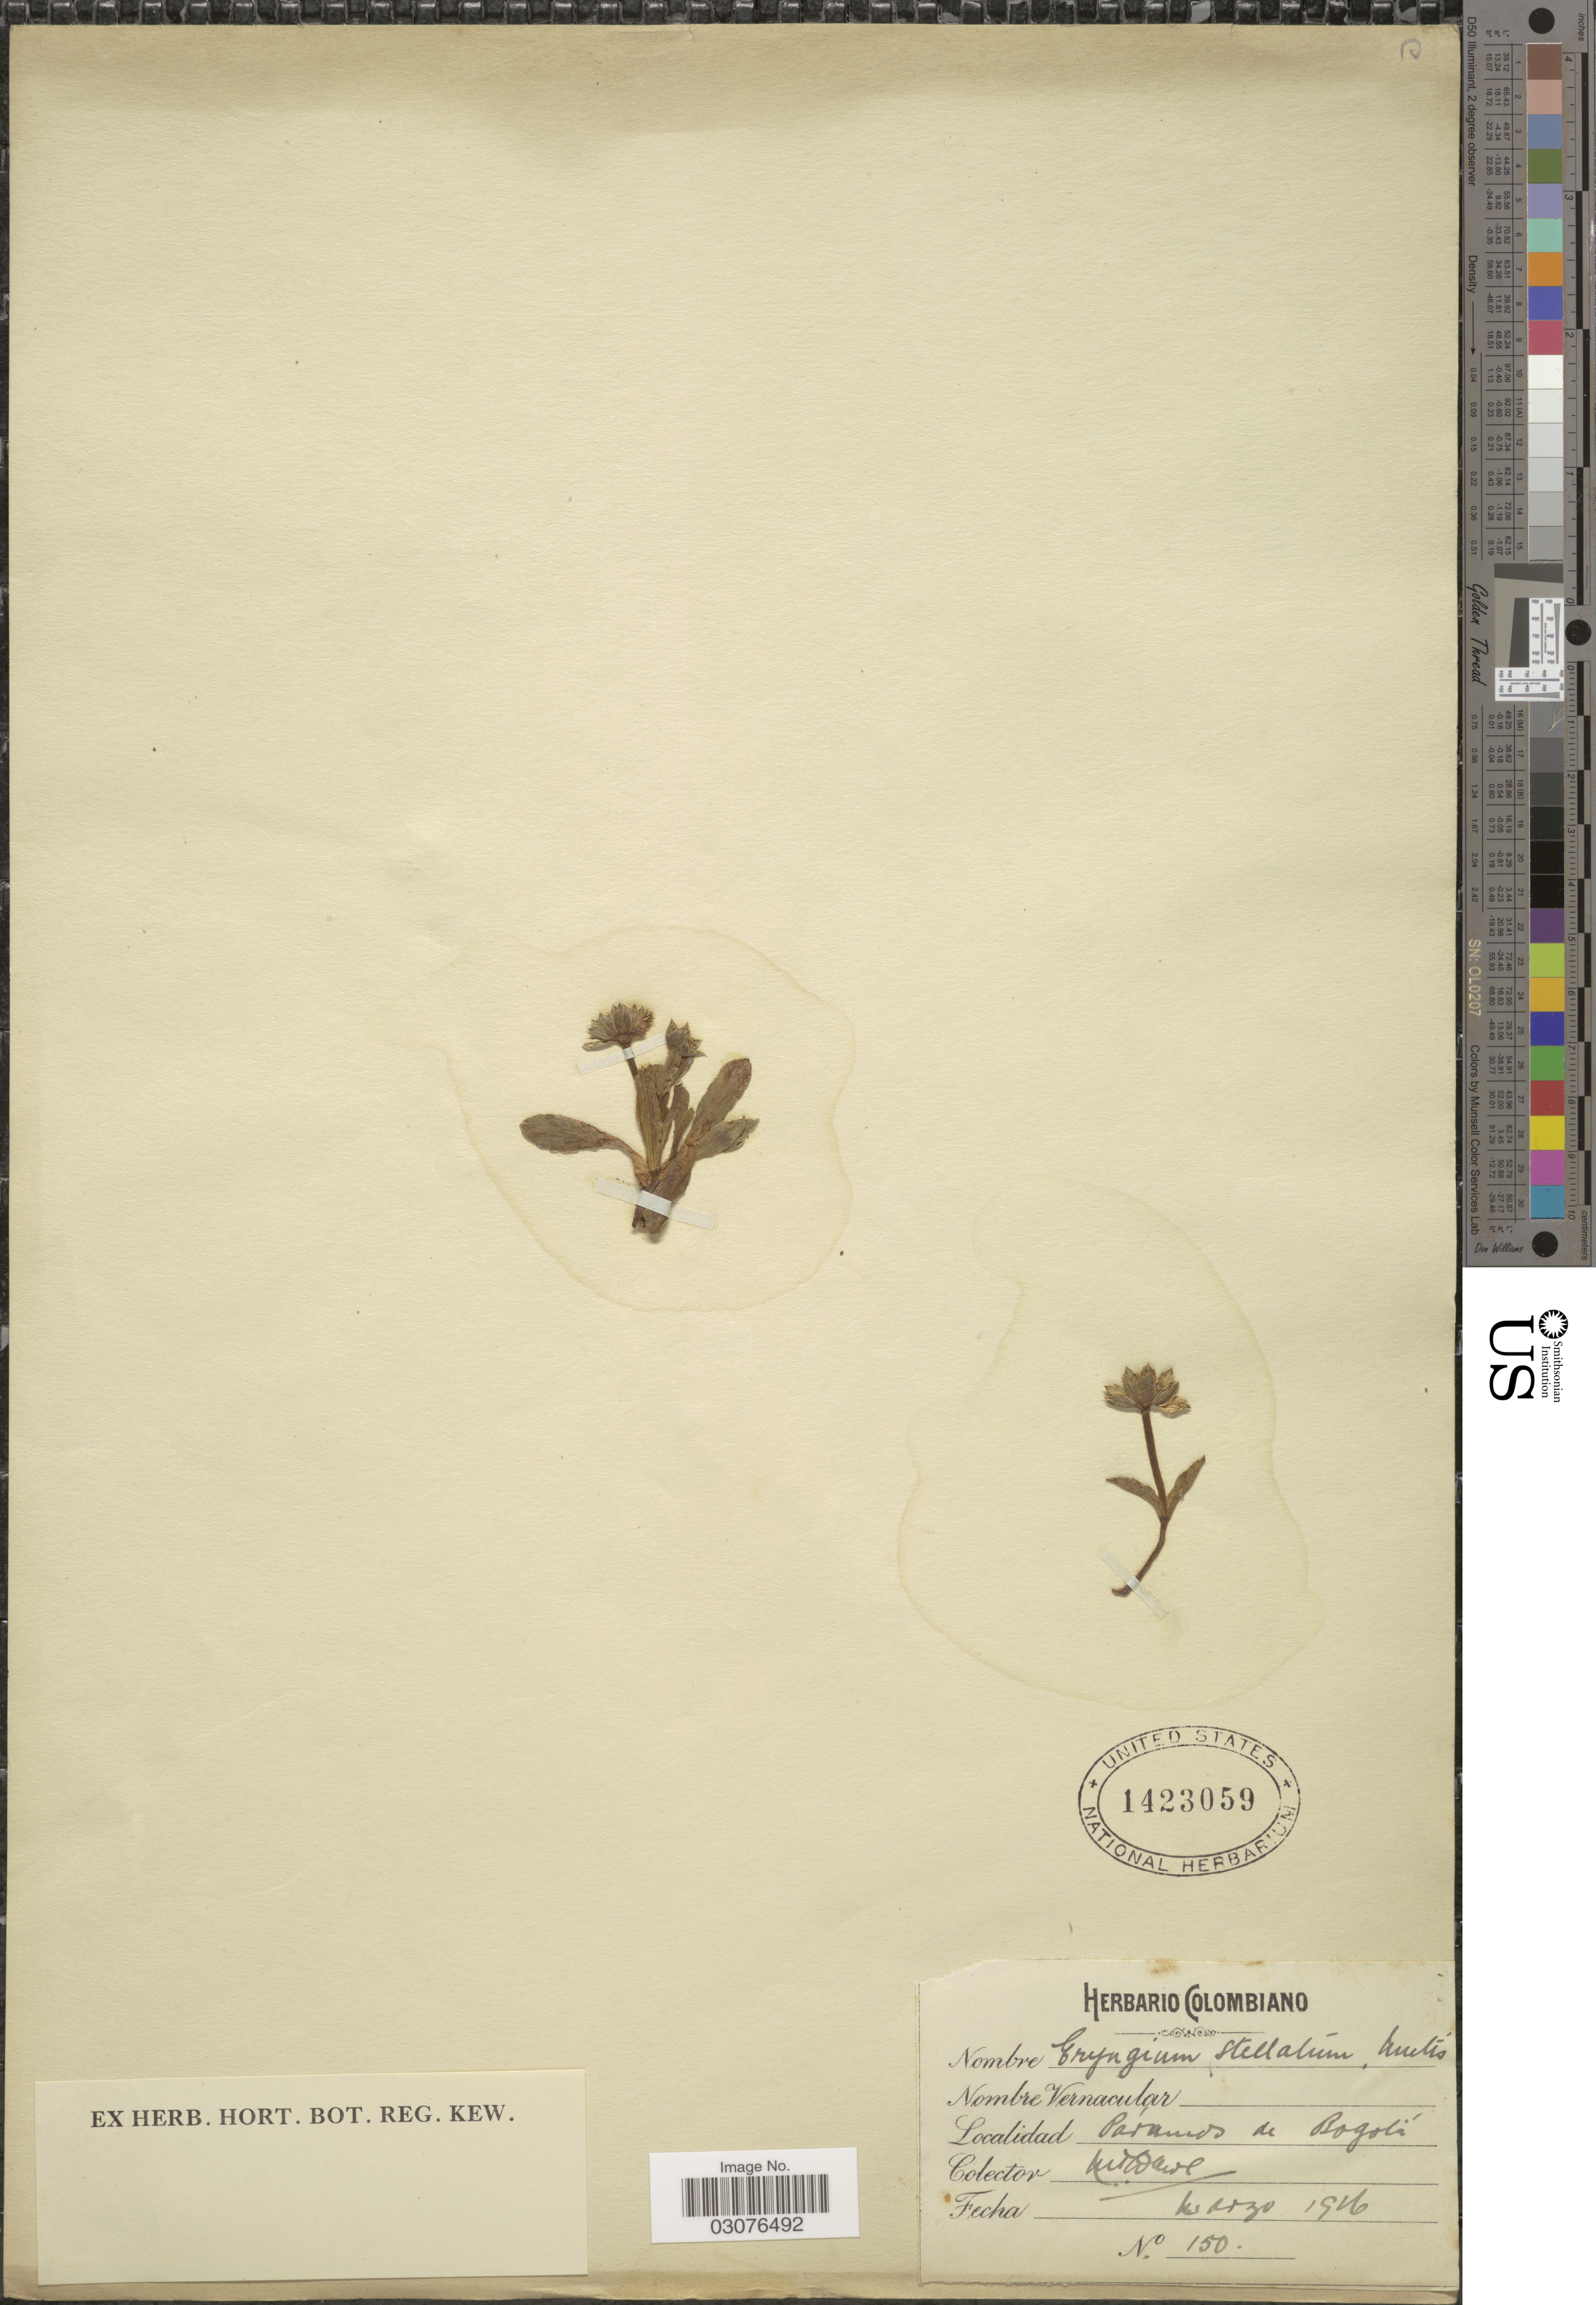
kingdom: Plantae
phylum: Tracheophyta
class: Magnoliopsida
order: Apiales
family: Apiaceae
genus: Eryngium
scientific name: Eryngium humile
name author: Cav.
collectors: M. T. Dawe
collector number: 150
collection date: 1916-03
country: Colombia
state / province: Bogota D.C.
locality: Páramo de Bogotá.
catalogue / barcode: US 1423059